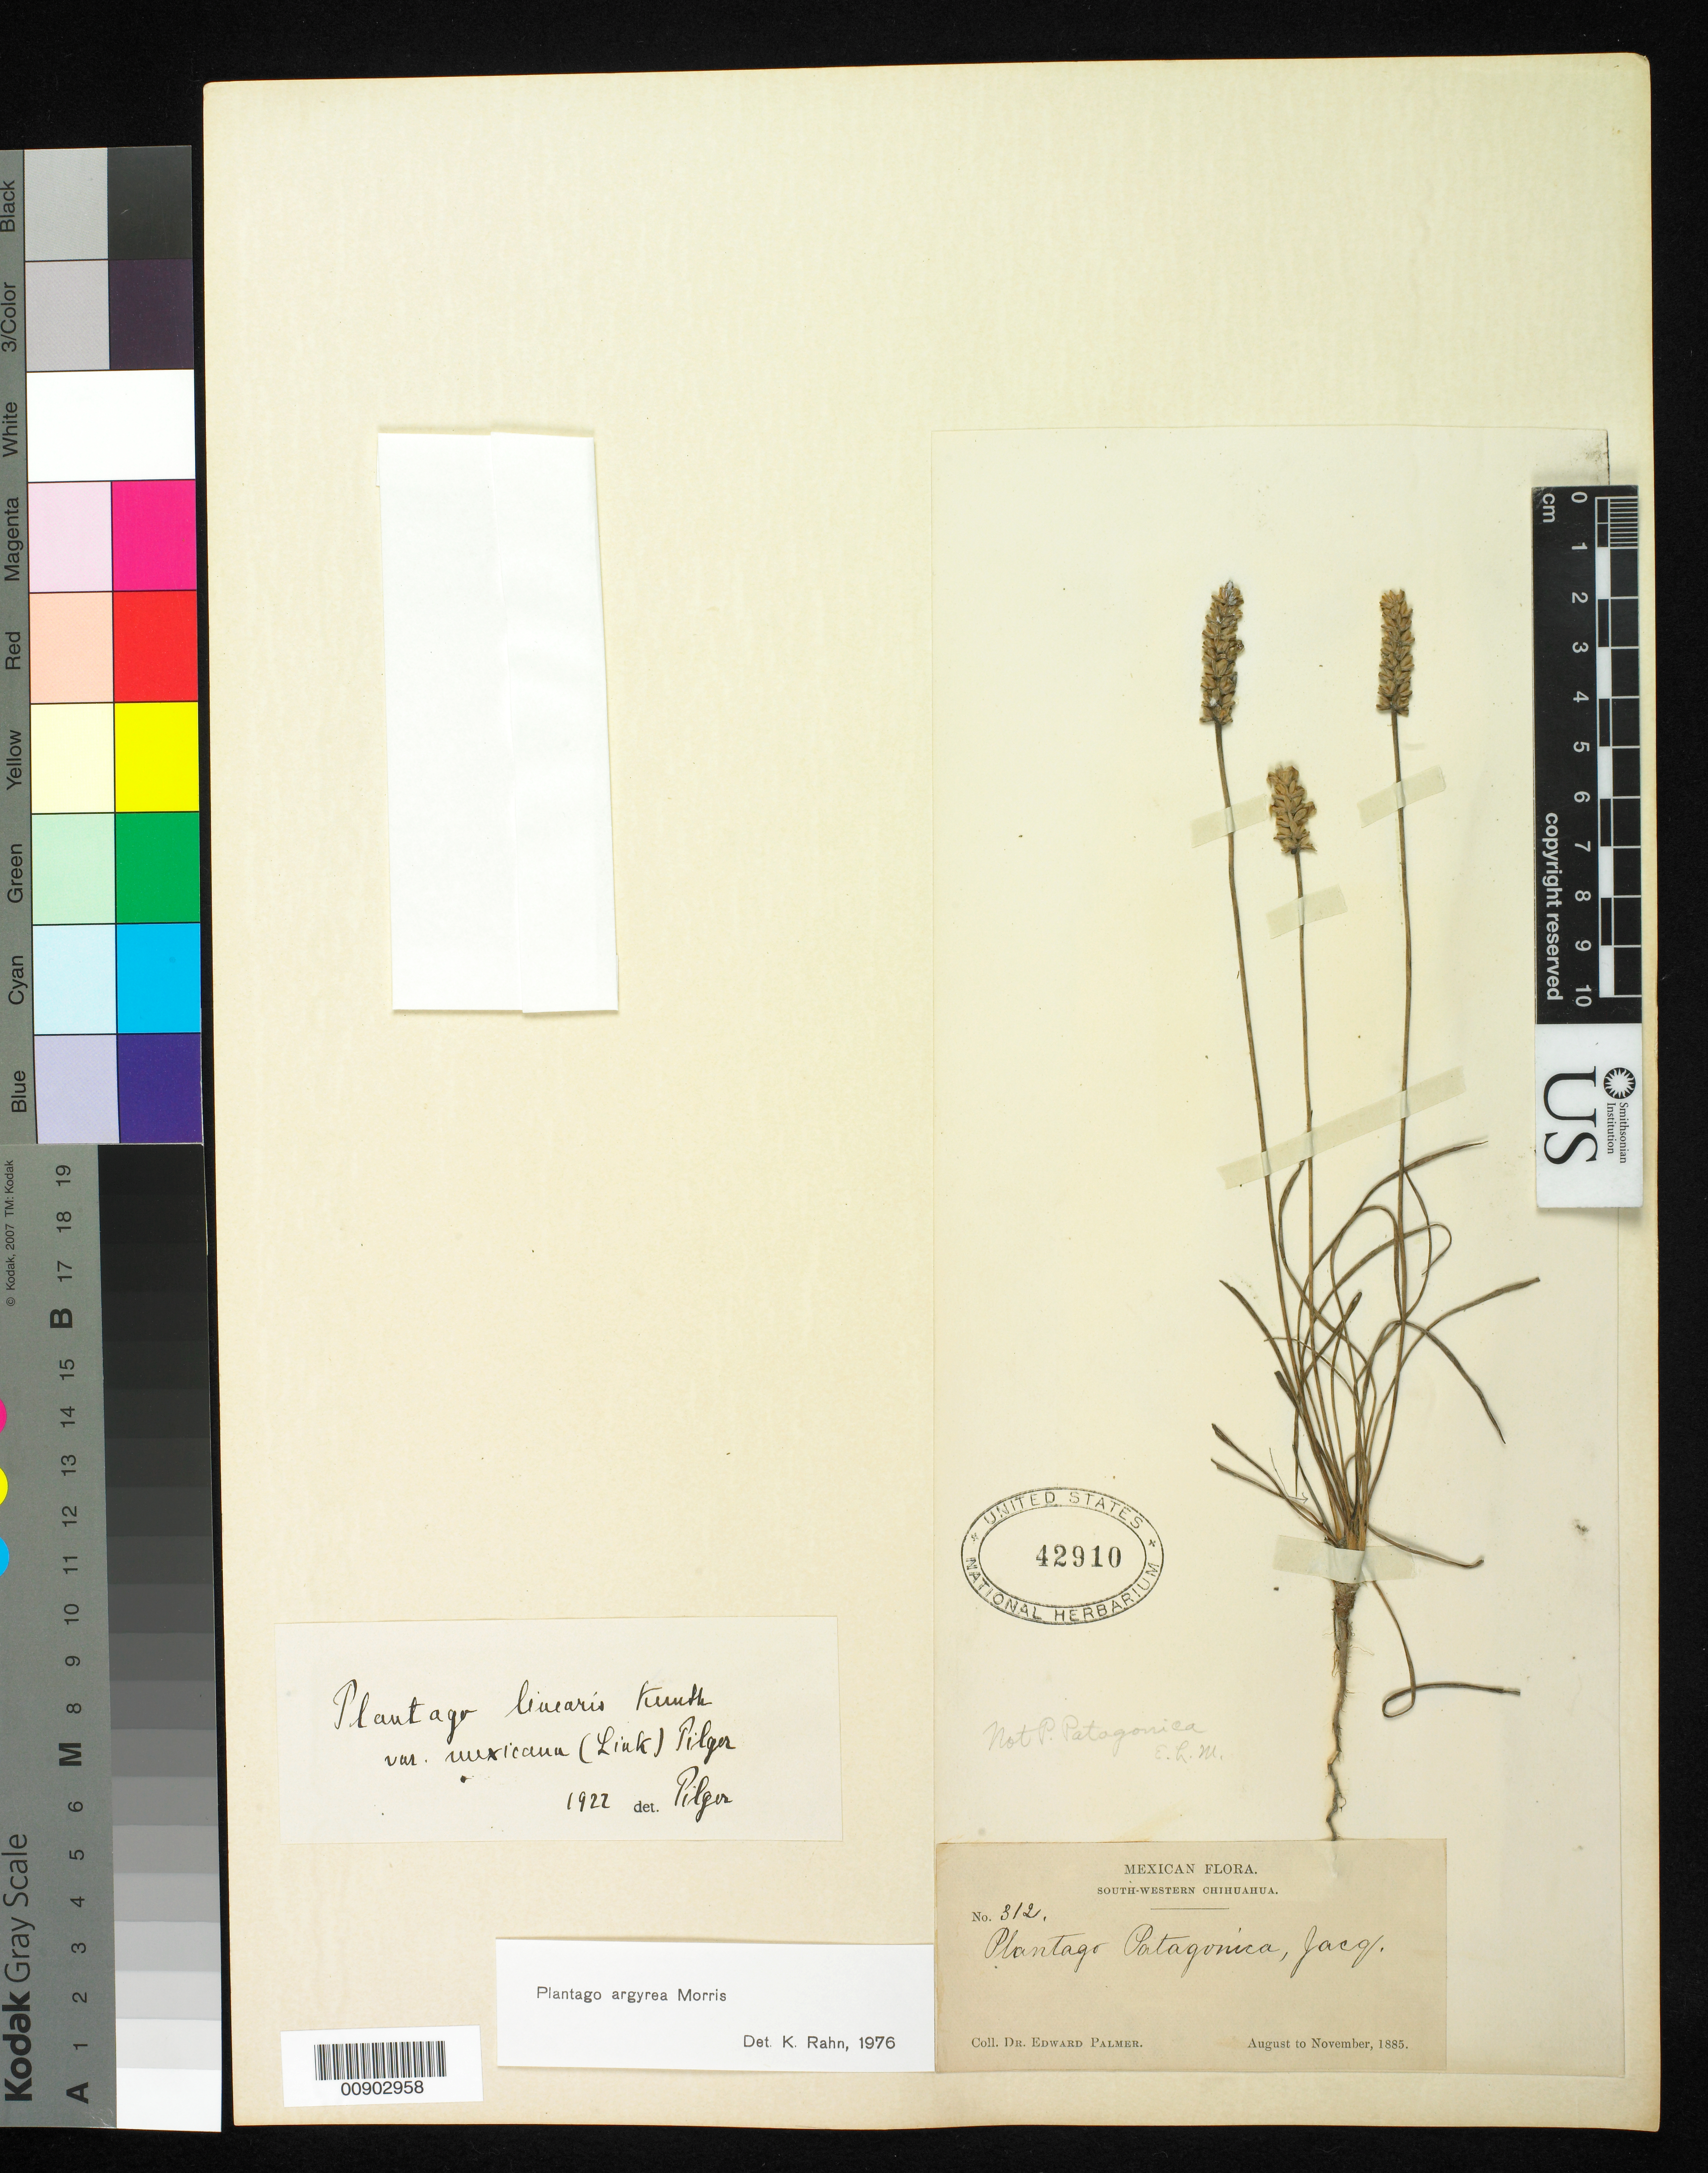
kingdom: Plantae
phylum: Tracheophyta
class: Magnoliopsida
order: Lamiales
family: Plantaginaceae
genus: Plantago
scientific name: Plantago argyrea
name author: E. Morris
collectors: E. Palmer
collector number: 312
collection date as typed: Aug 1885 to -- Nov 1885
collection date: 1885-08/1885-11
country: Mexico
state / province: Chihuahua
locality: South-Western Chihuahua.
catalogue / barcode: US 42910